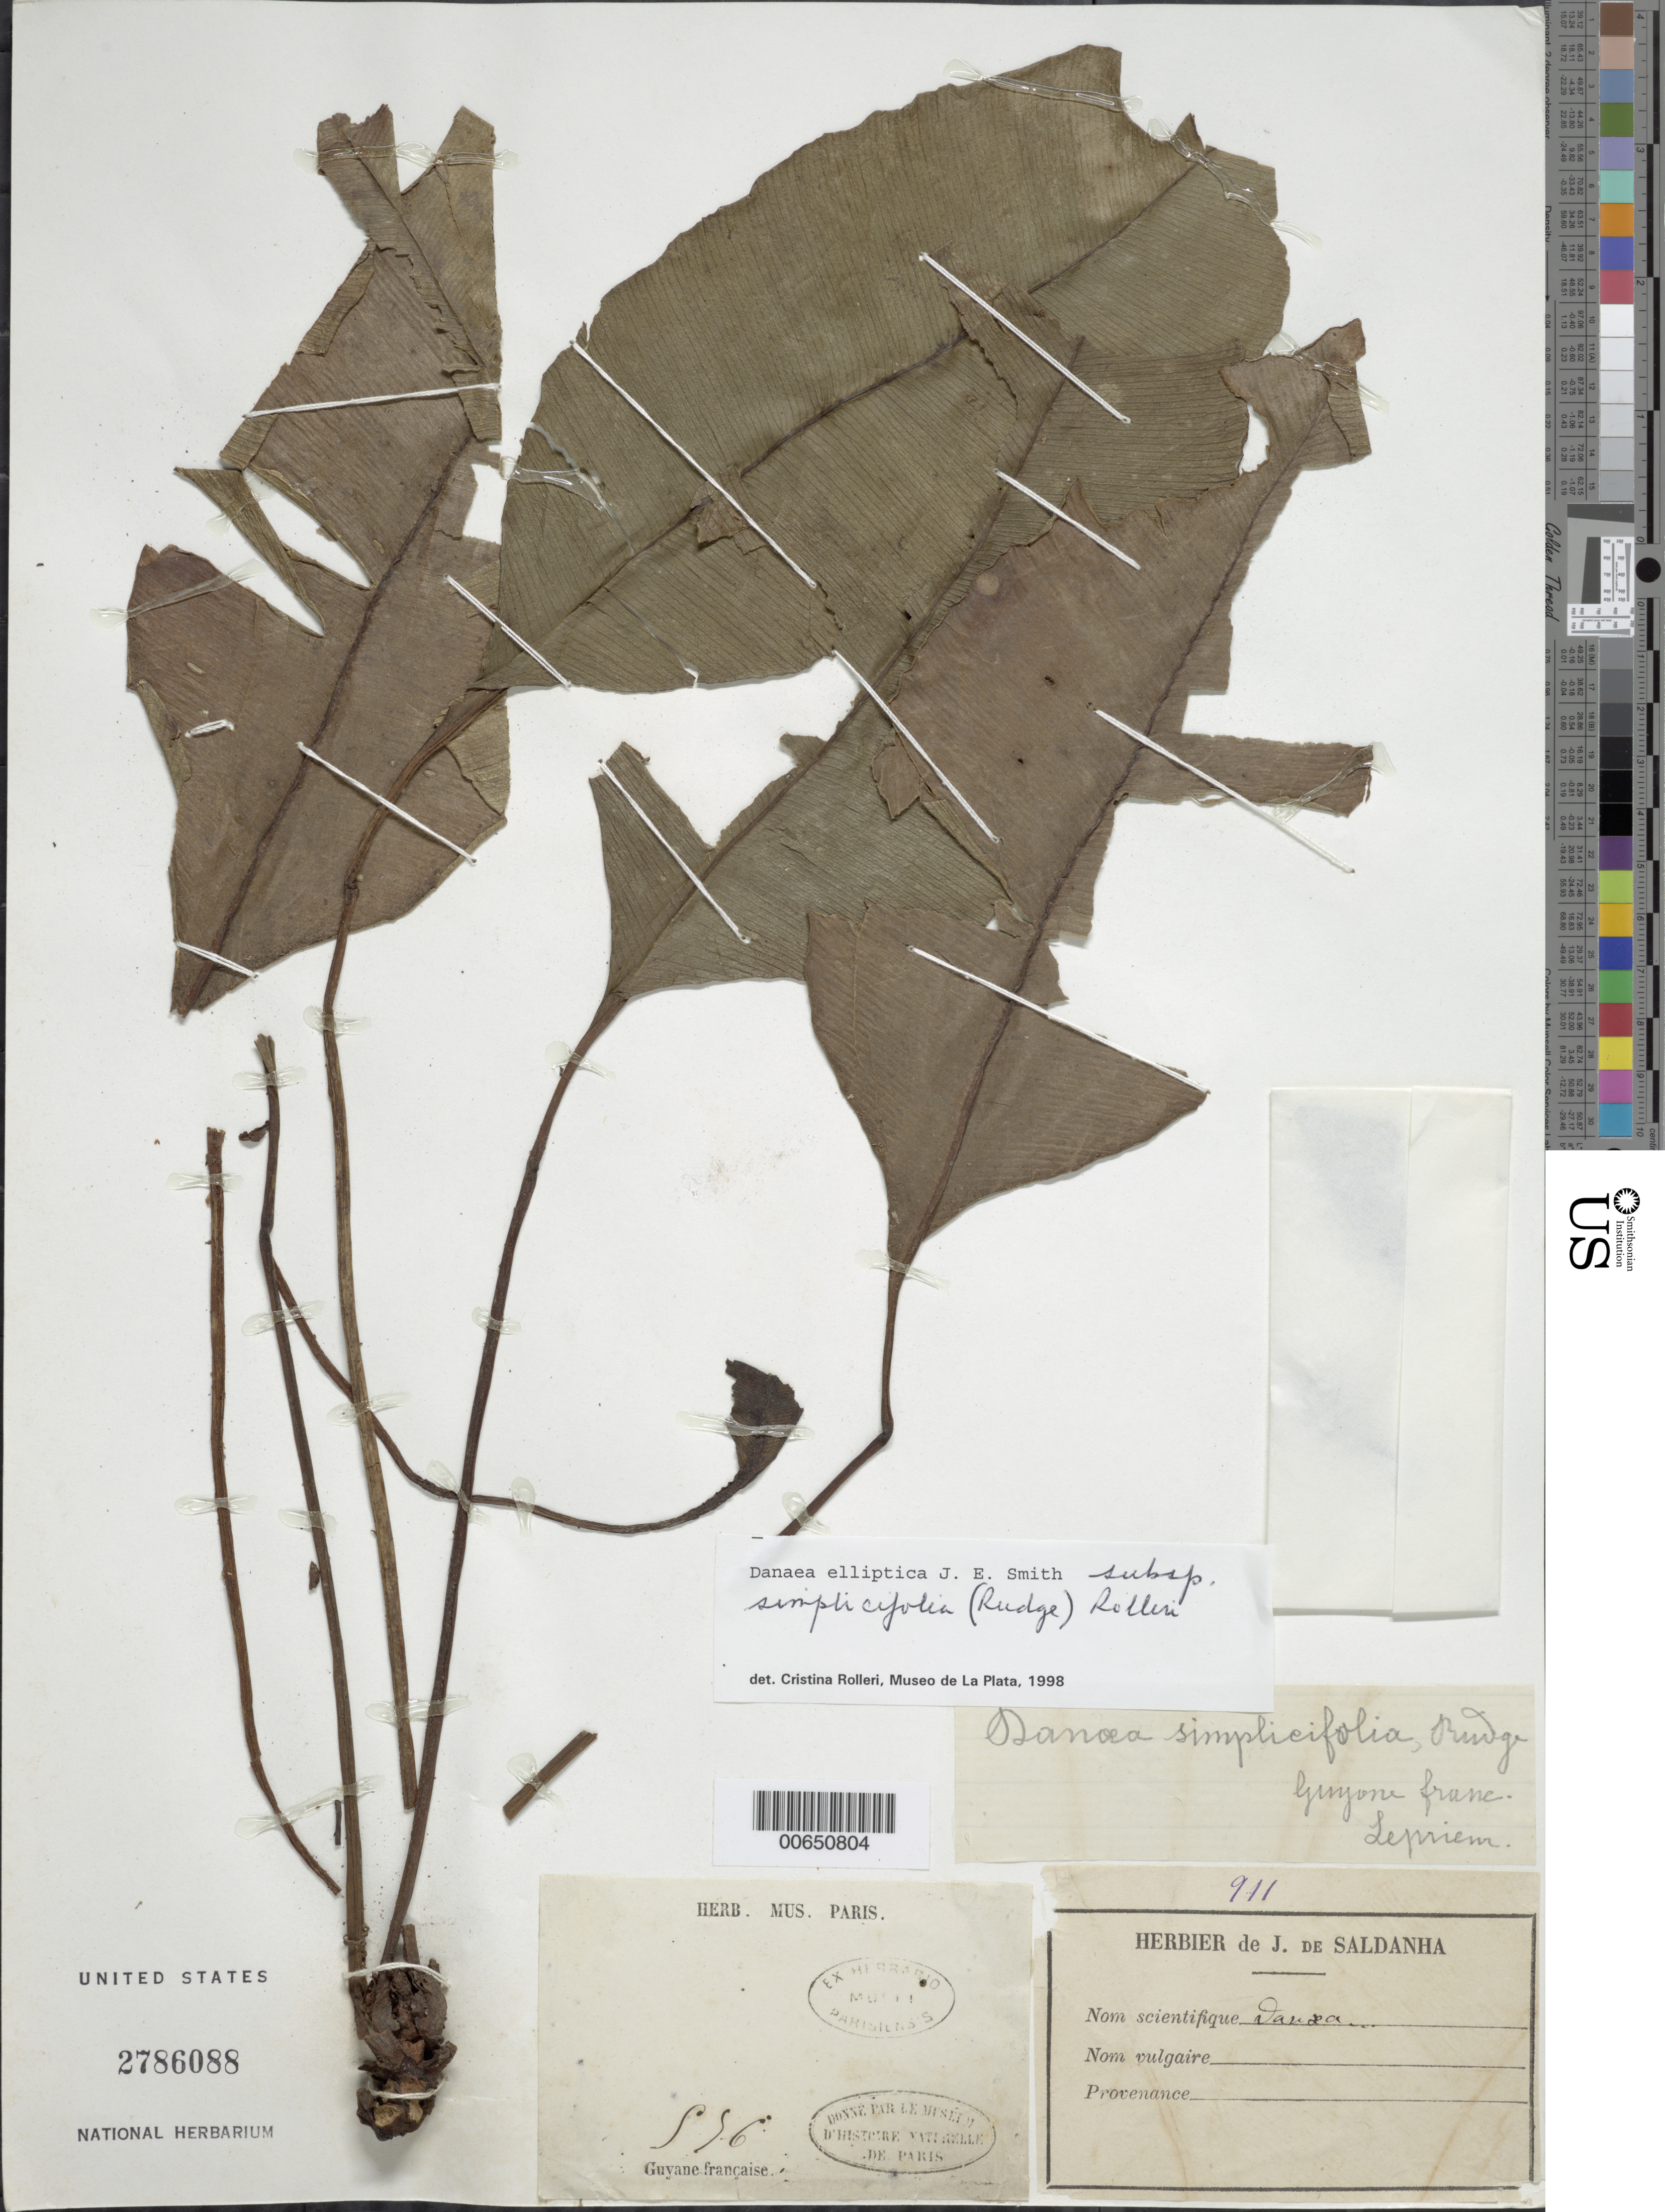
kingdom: Plantae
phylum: Tracheophyta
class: Polypodiopsida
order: Marattiales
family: Marattiaceae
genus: Danaea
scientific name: Danaea elliptica subsp. simplicifolia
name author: (Rudge) Rolleri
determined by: Rolleri, Cristina H.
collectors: F. M. R. Leprieur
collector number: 576 ?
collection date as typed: s.d.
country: French Guiana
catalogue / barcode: US 2786088